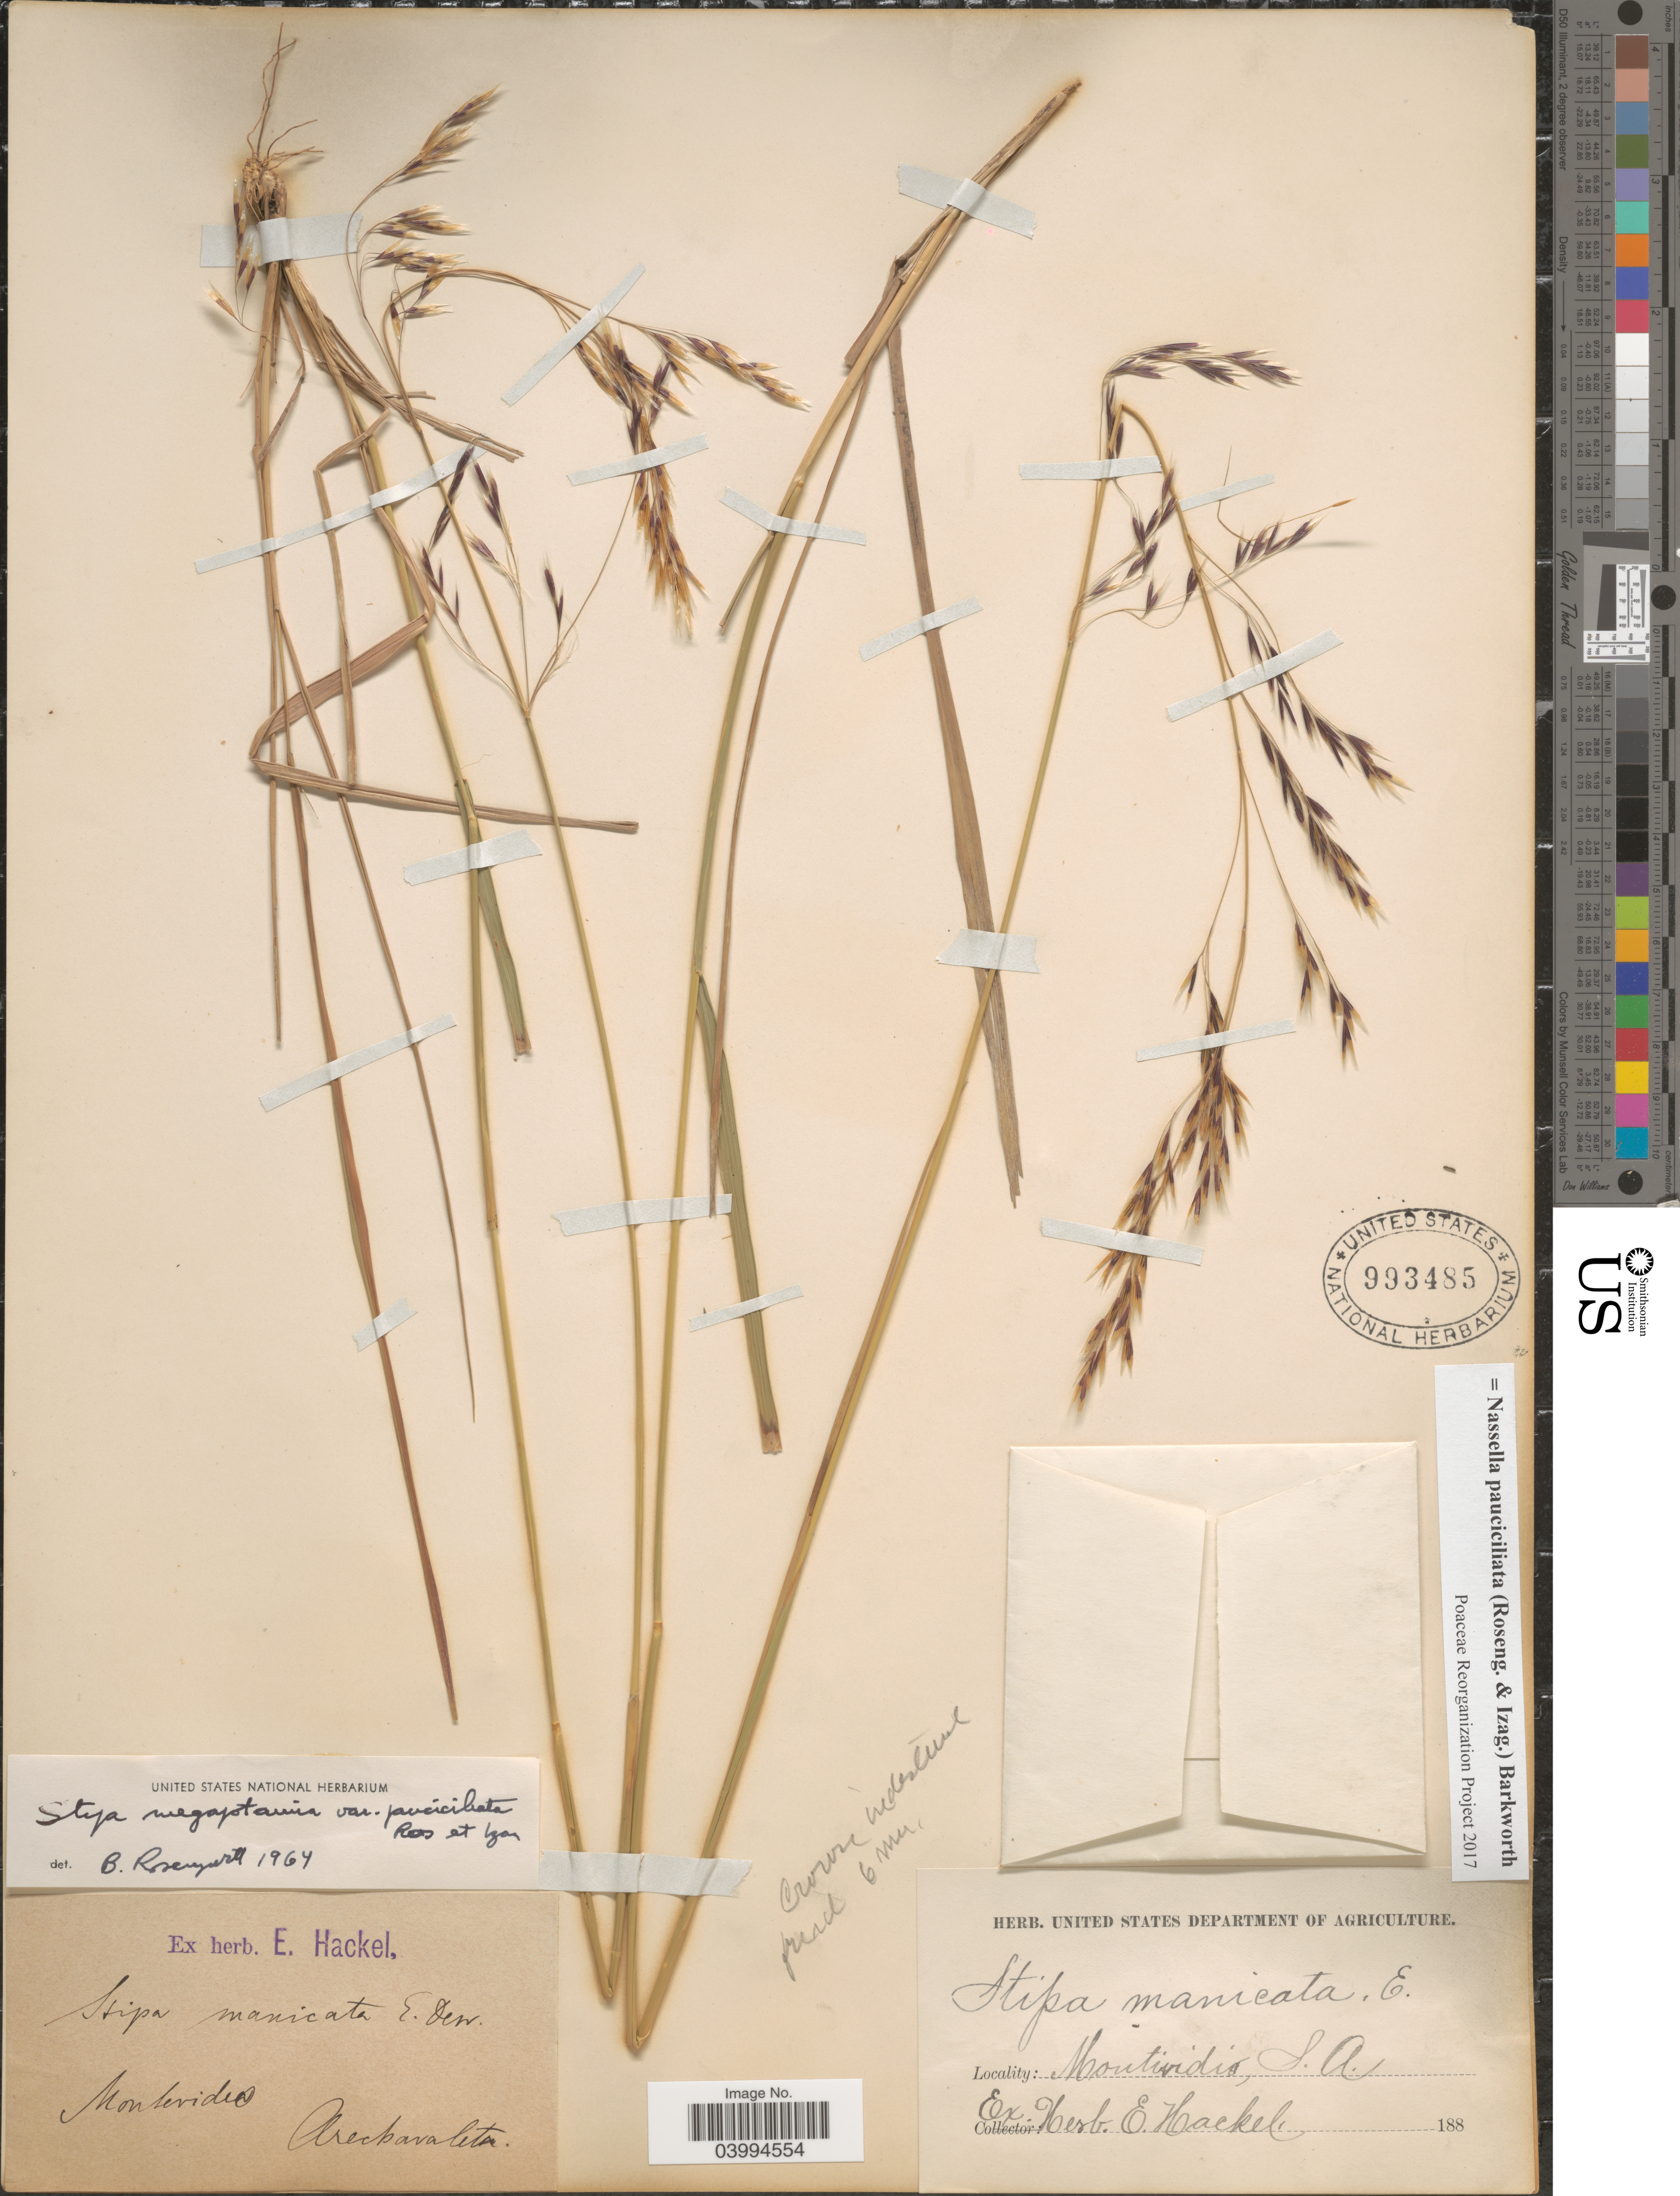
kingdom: Plantae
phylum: Tracheophyta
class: Liliopsida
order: Poales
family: Poaceae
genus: Nassella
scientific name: Nassella pauciciliata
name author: (Roseng. & Izag.) Barkworth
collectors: Arechavaleta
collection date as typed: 188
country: Uruguay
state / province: Montevideo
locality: S. A.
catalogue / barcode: US 993485